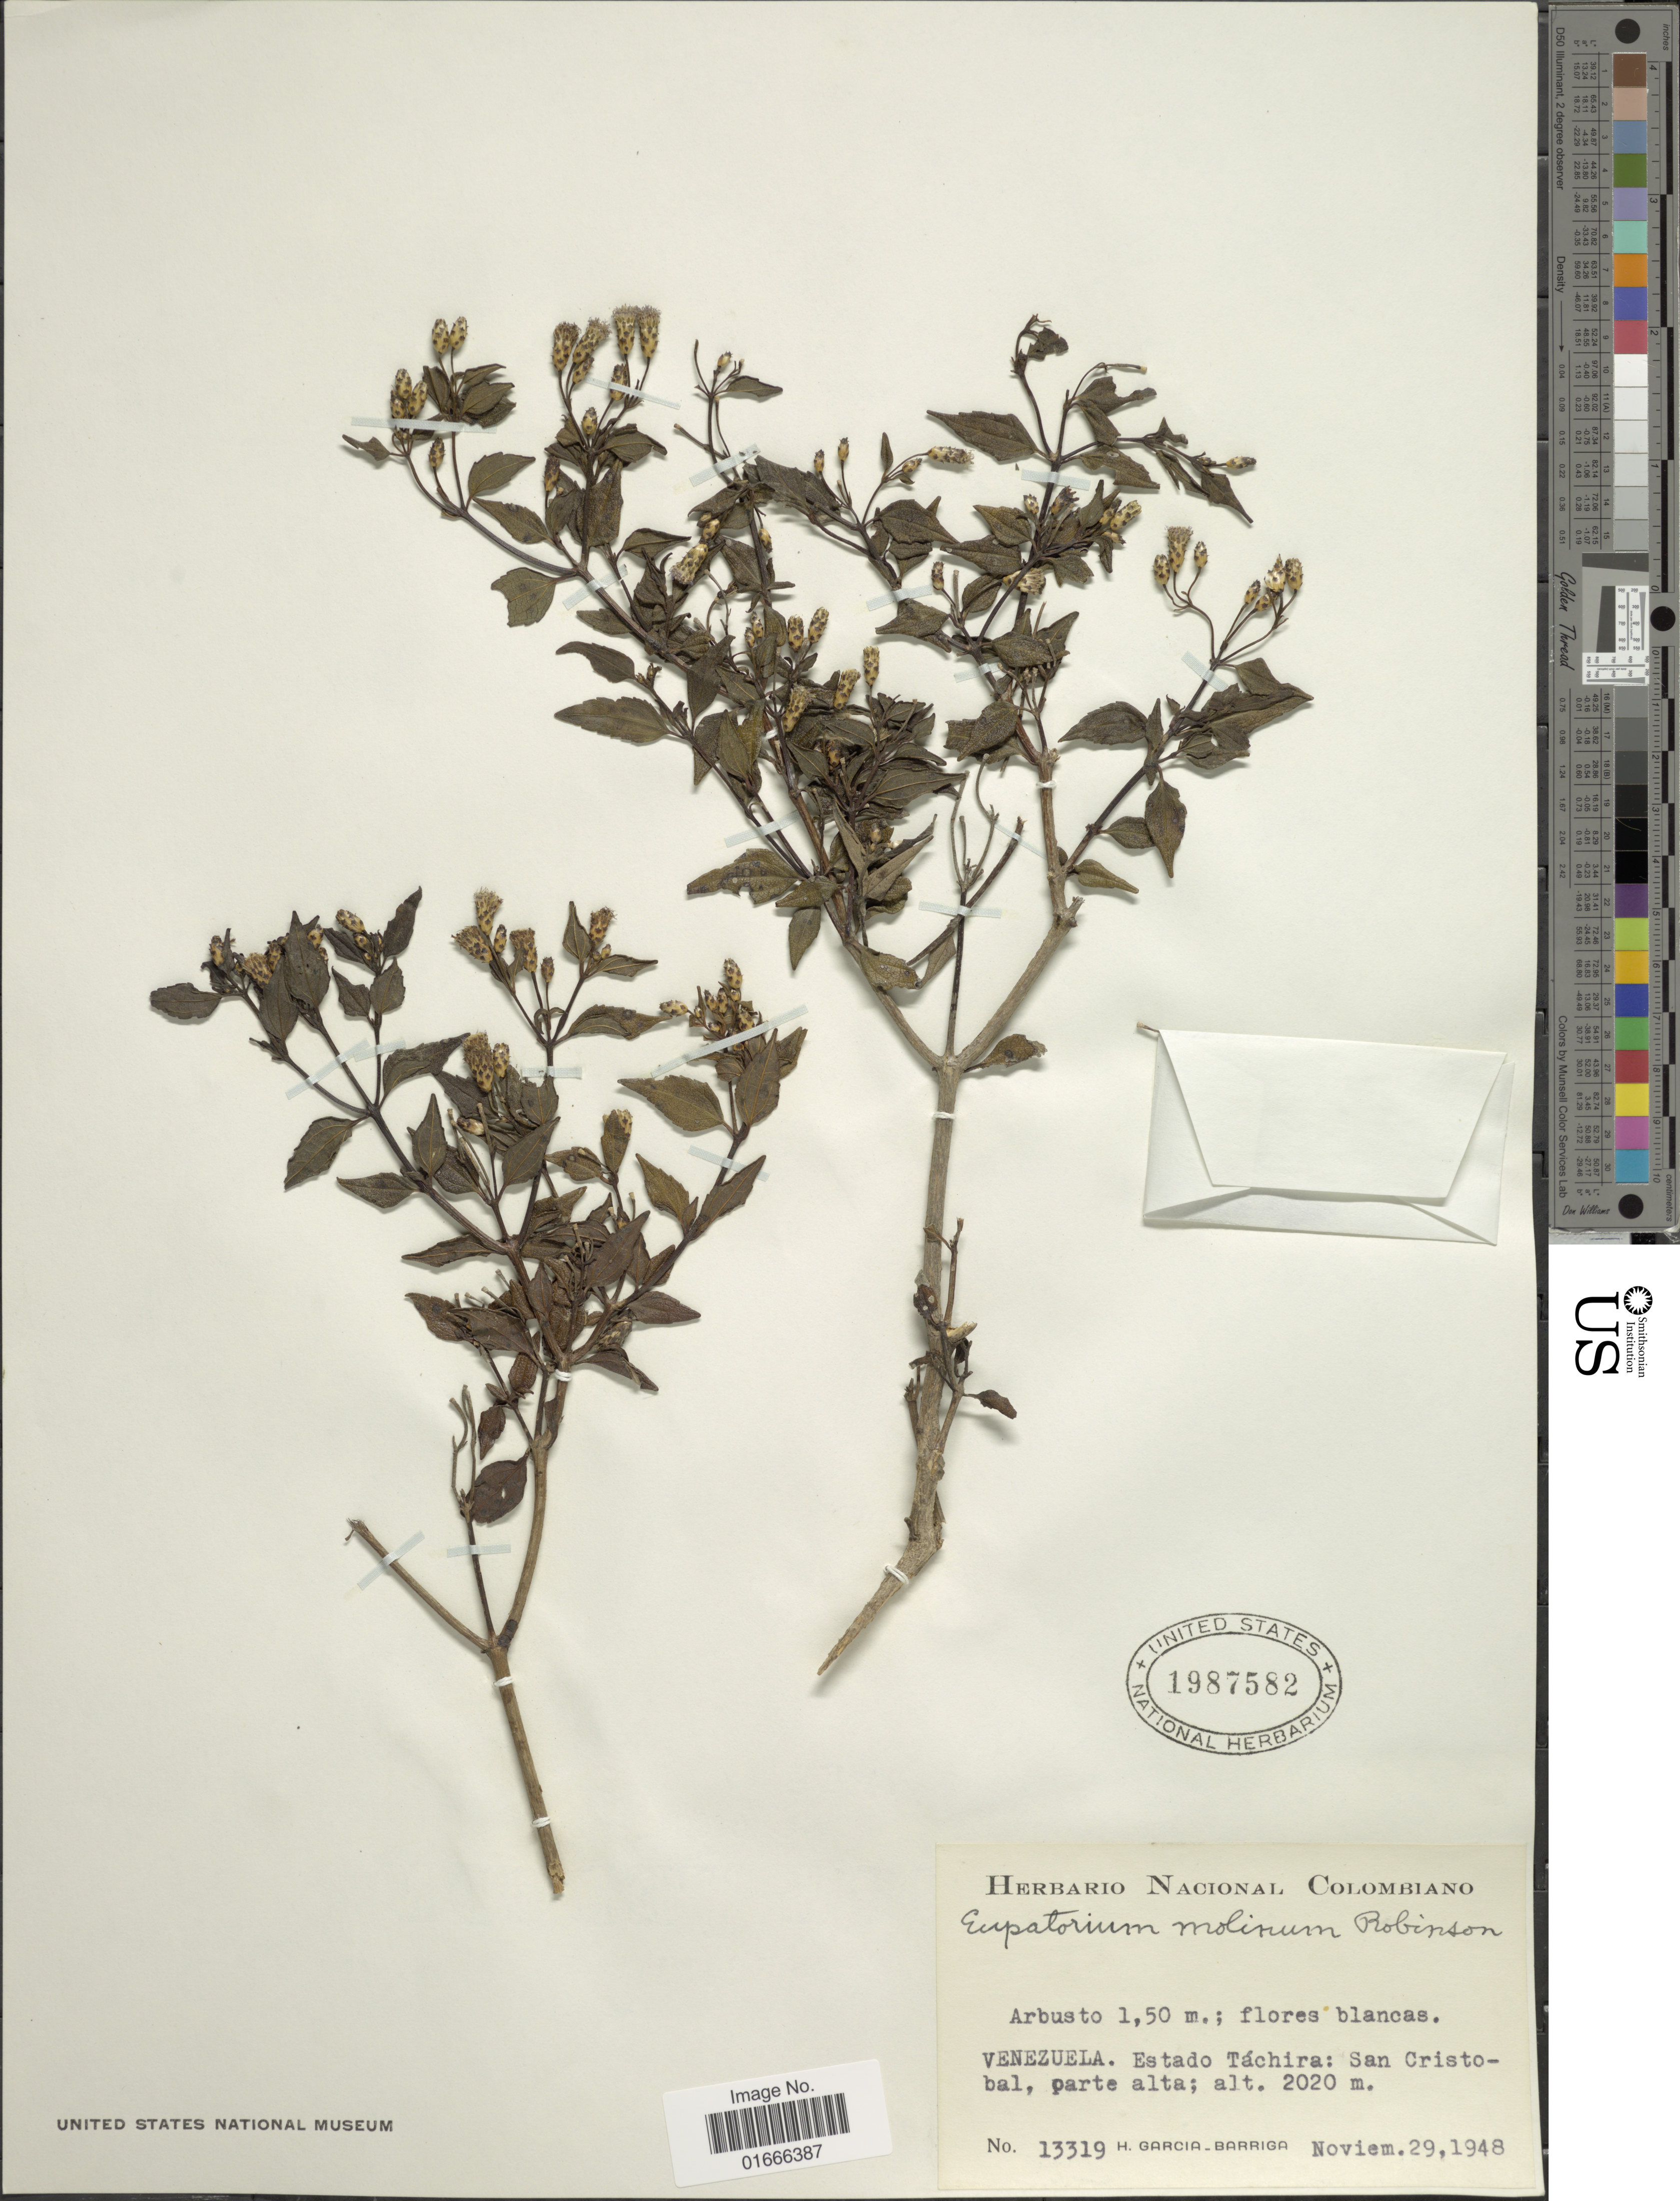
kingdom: Plantae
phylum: Tracheophyta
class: Magnoliopsida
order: Asterales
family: Asteraceae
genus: Chromolaena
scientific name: Chromolaena molina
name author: (B.L. Rob.) R.M. King & H. Rob.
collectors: H. García Barriga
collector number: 13319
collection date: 1948-11-29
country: Venezuela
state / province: Tachira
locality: San Cristobal, parte alta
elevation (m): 2020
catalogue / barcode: US 1987582